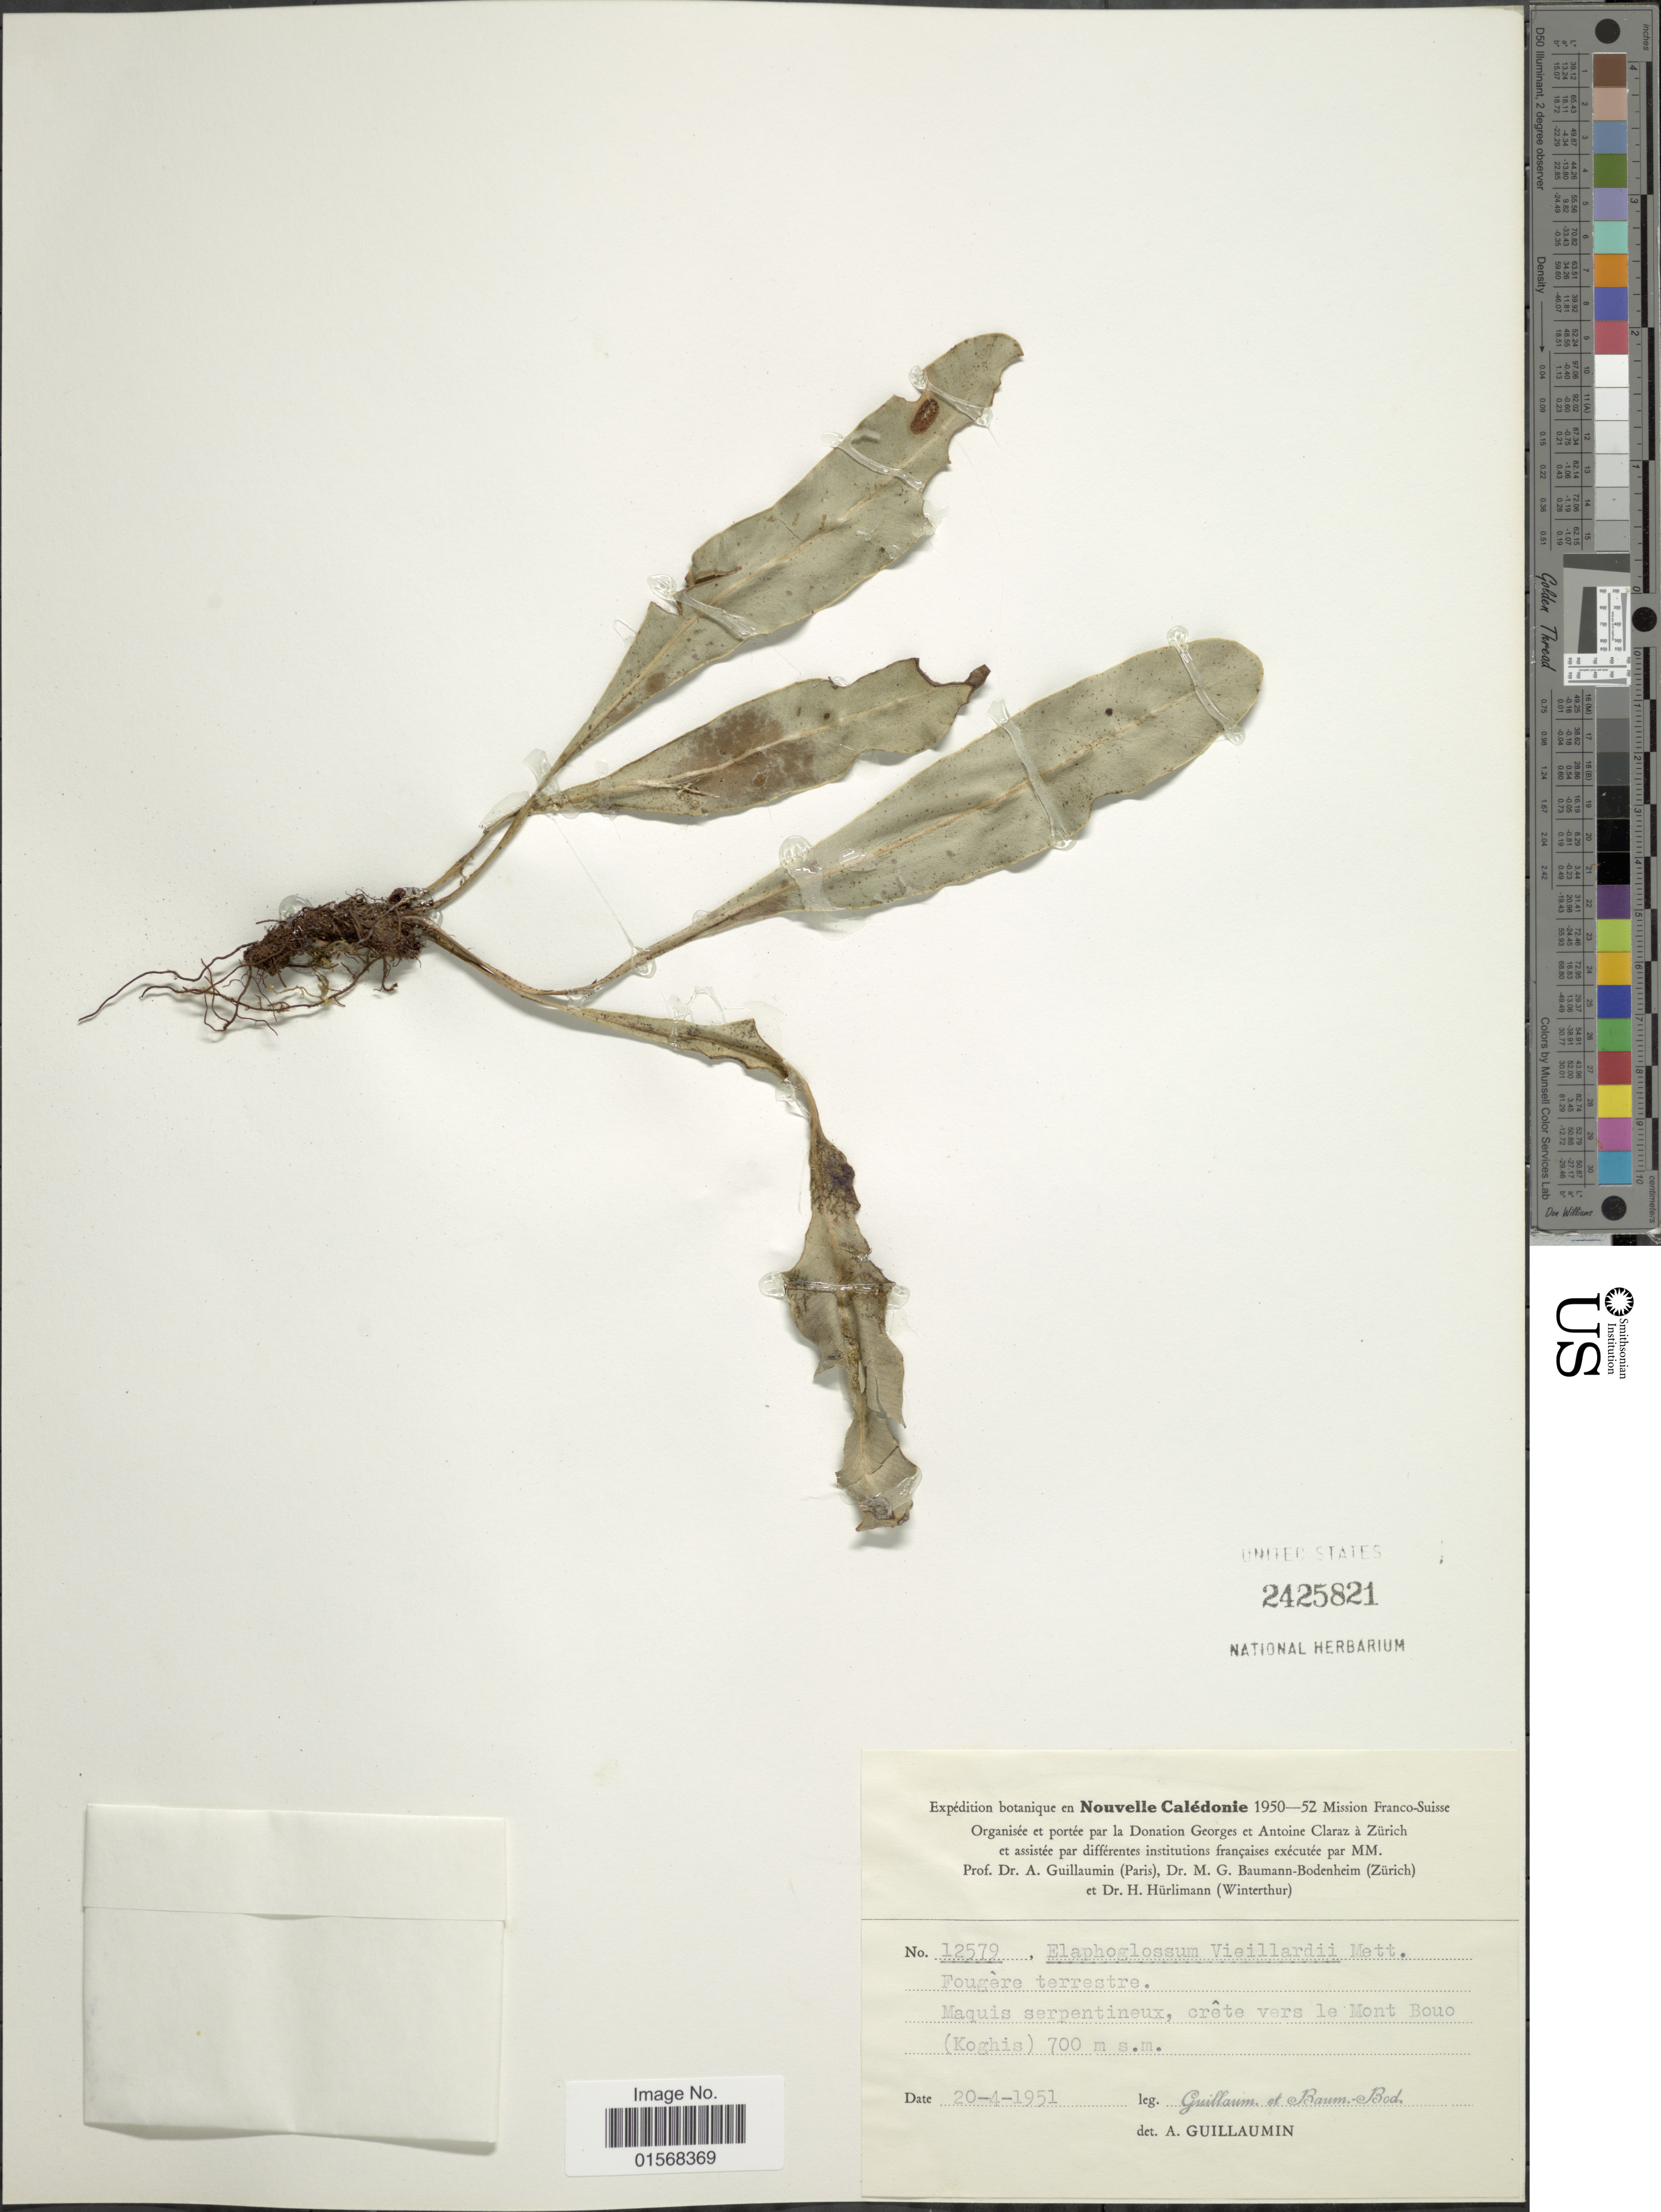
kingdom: Plantae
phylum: Tracheophyta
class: Polypodiopsida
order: Polypodiales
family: Dryopteridaceae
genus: Elaphoglossum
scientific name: Elaphoglossum vieillardii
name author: (Mett.) T. Moore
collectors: A. Guillaumin & M. G. Baumann-Bodenheim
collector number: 12579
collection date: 1951-04-20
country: New Caledonia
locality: Nouvelle Caledonie. Maquis serpentineux, crete vers le Mont Bouo (Koghis).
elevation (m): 700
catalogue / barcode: US 2425821